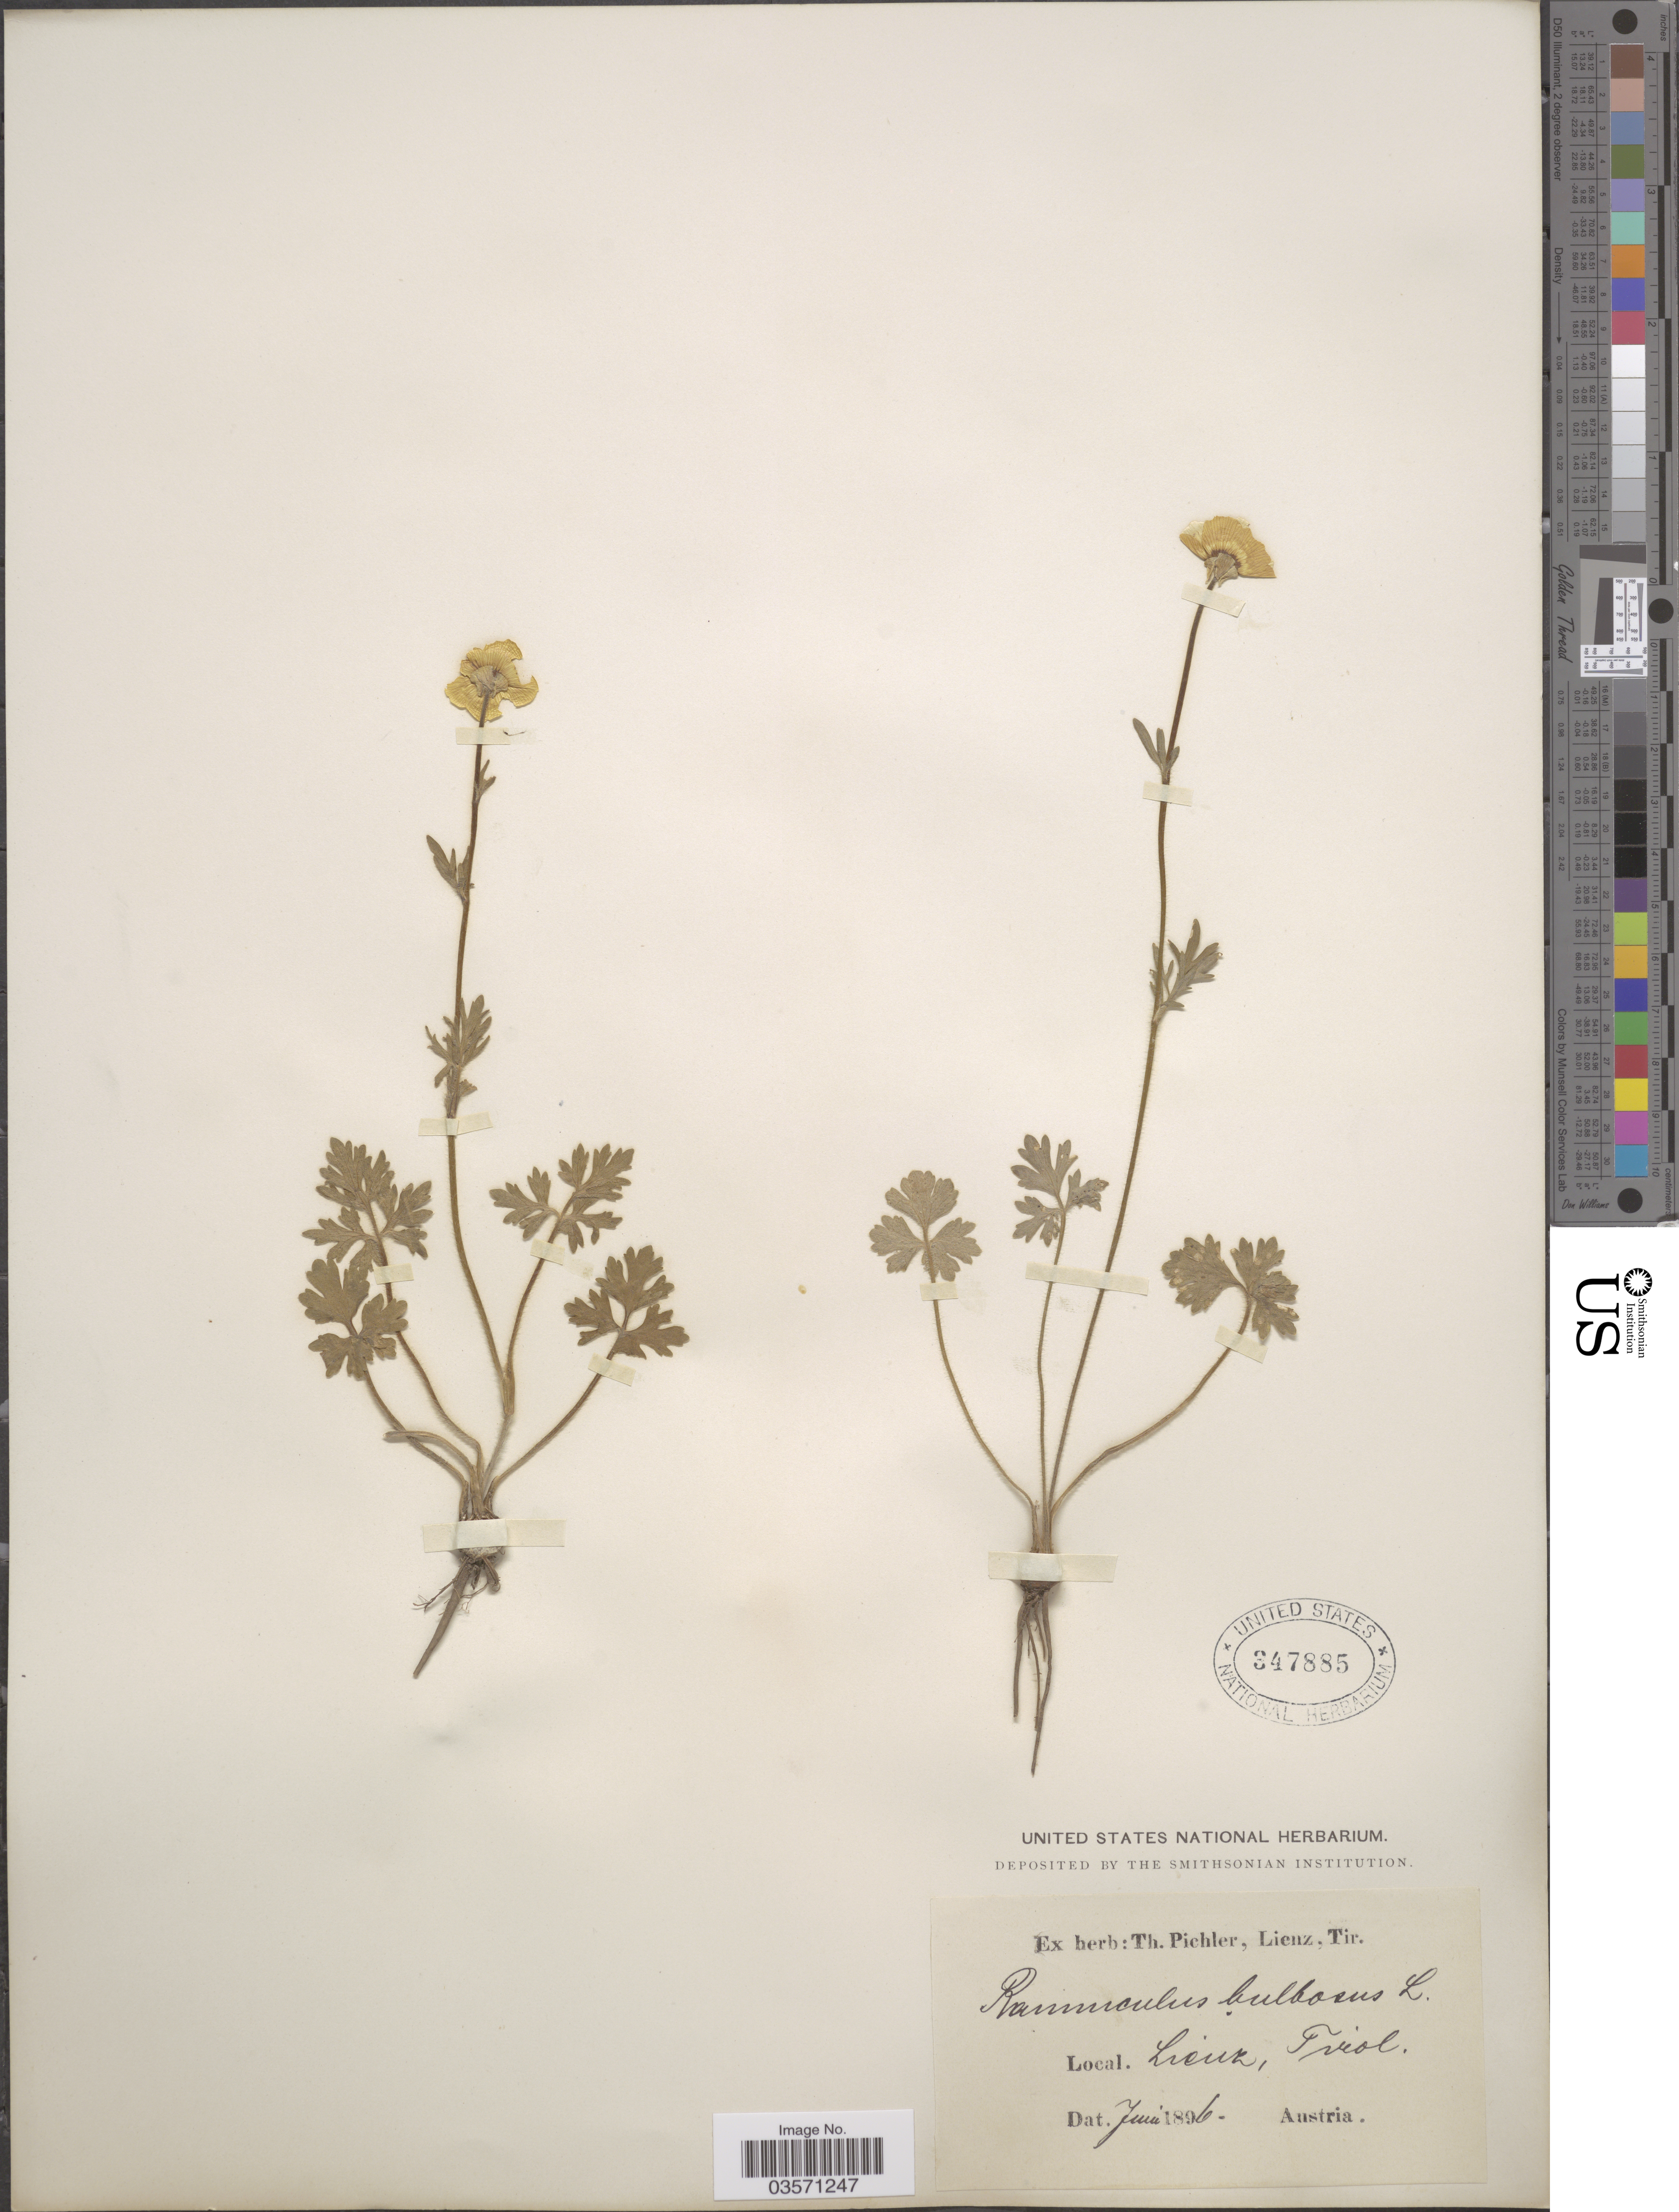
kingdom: Plantae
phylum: Tracheophyta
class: Magnoliopsida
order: Ranunculales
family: Ranunculaceae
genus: Ranunculus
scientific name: Ranunculus bulbosus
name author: L.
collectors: ex herb. T. Pichler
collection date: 1896-06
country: Austria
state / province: Tirol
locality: Lienz.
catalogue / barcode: US 347885